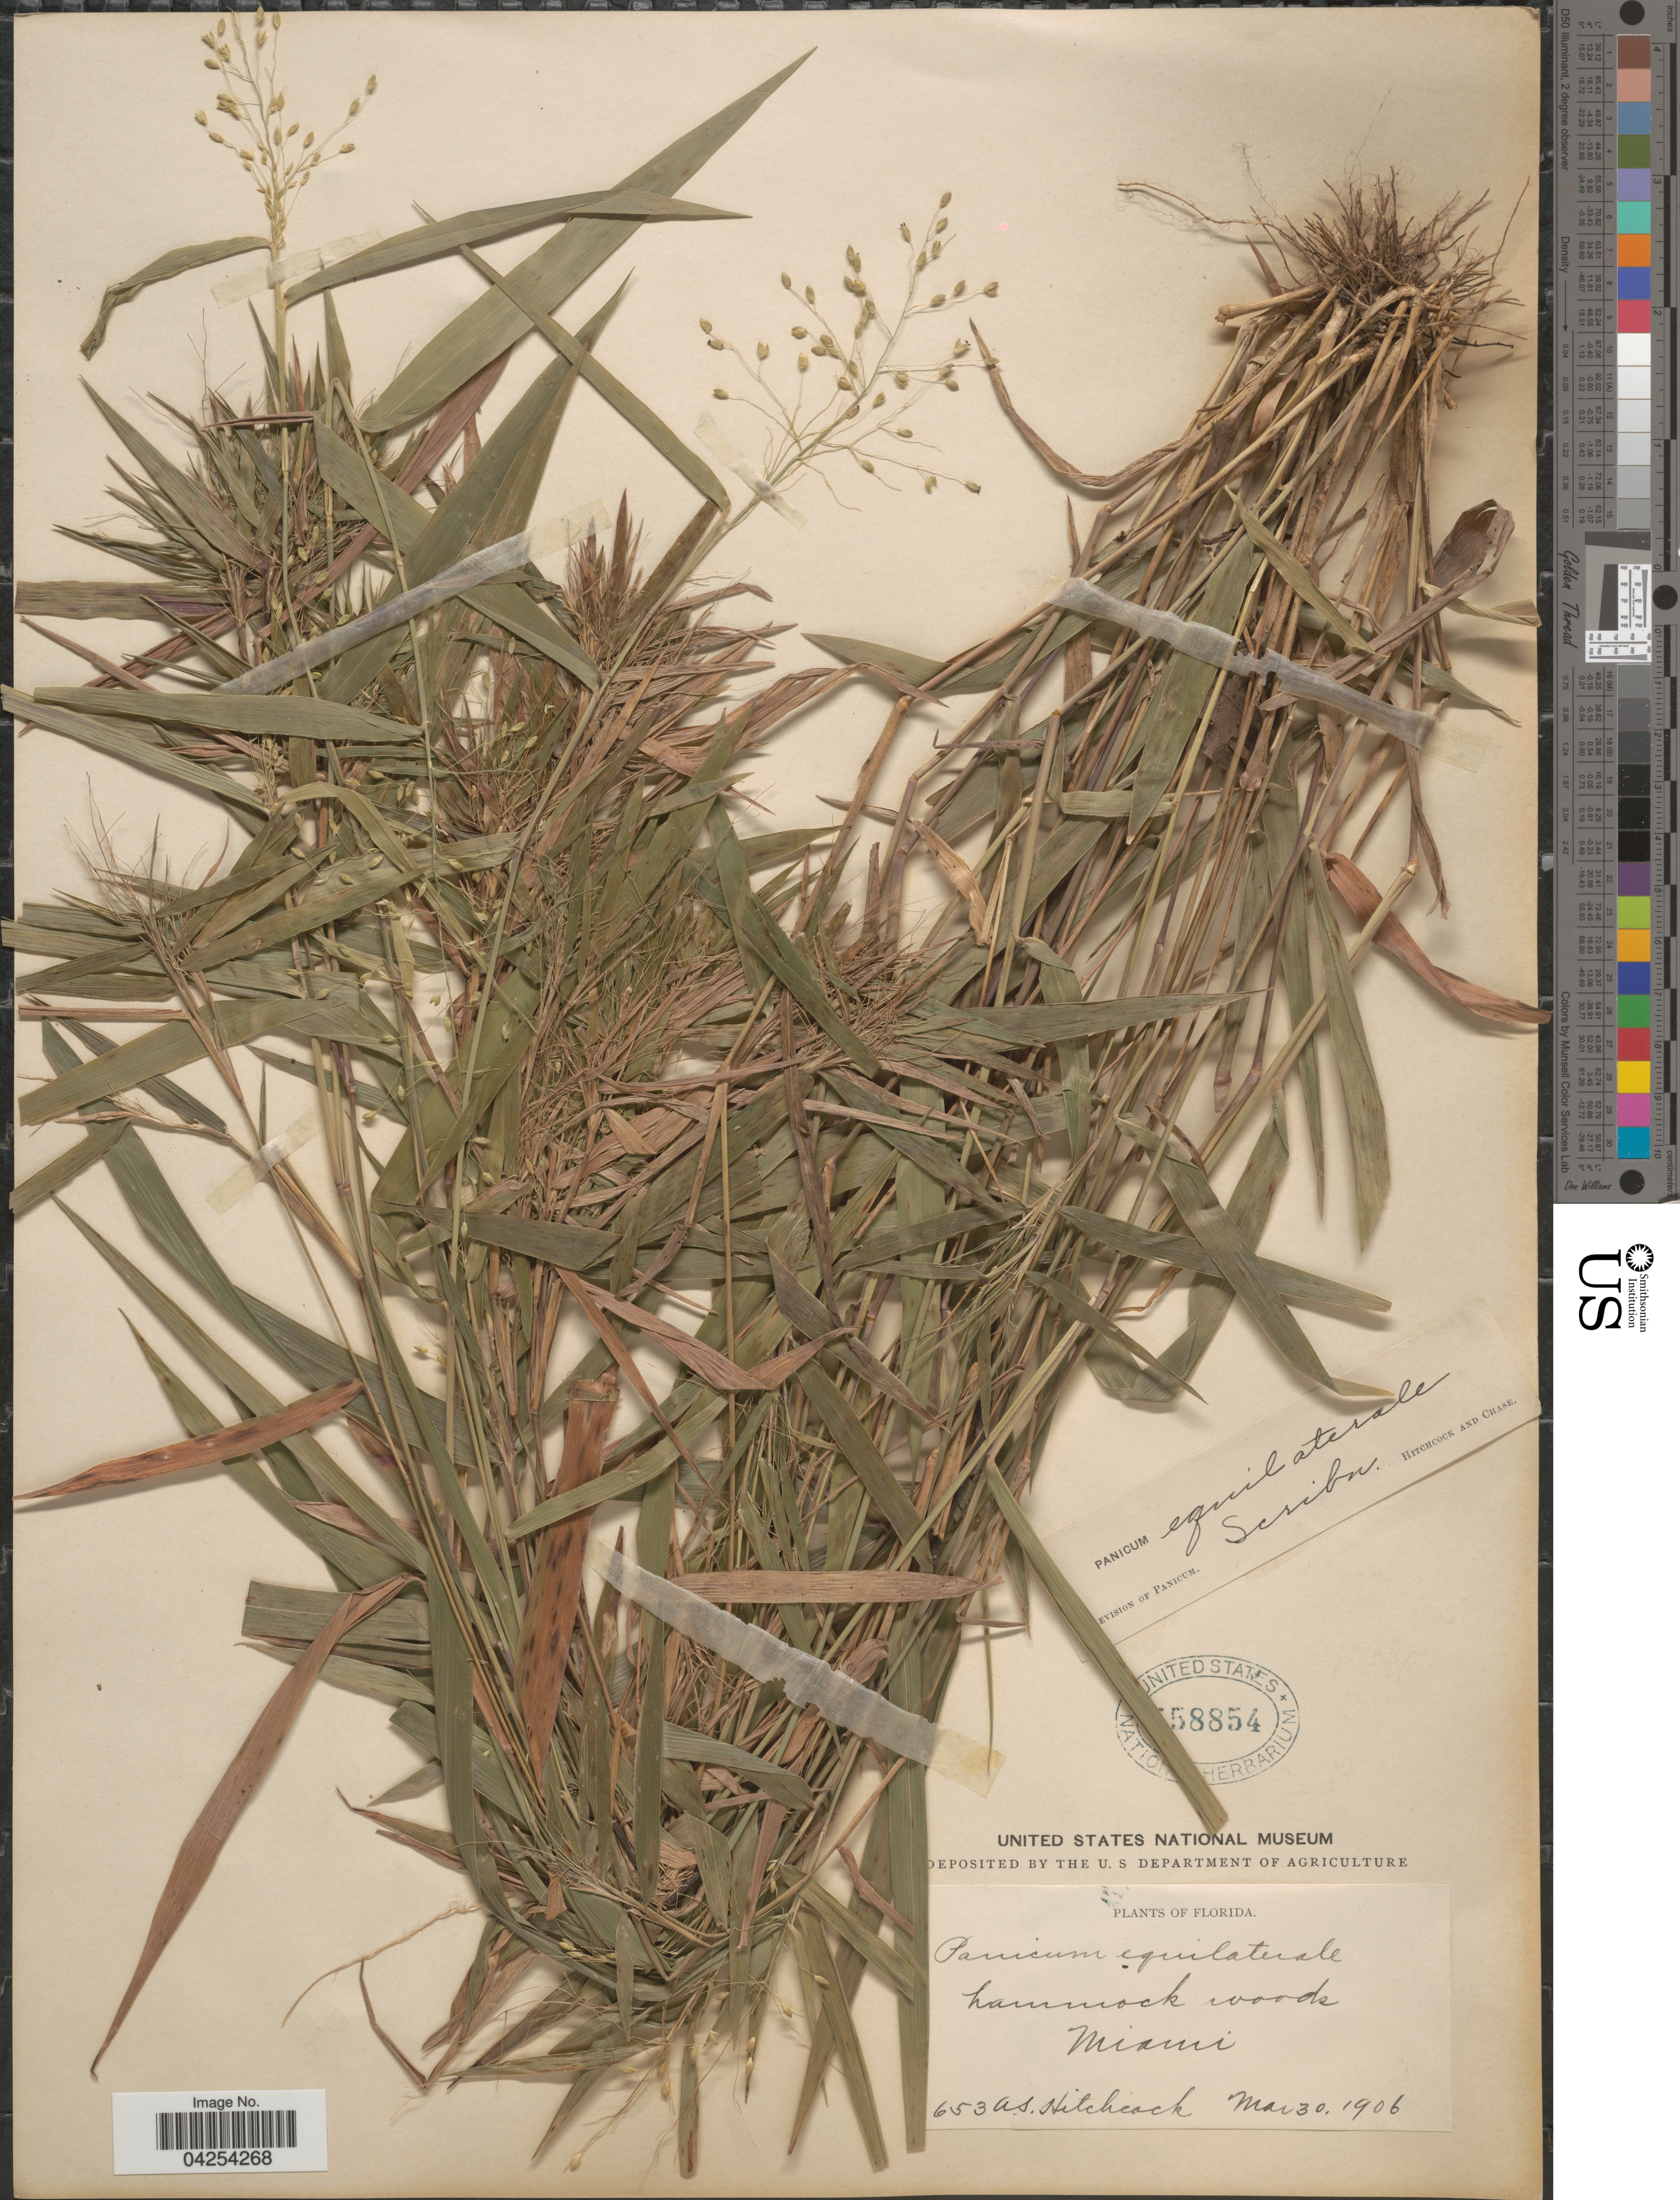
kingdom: Plantae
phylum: Tracheophyta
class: Liliopsida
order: Poales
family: Poaceae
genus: Dichanthelium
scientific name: Dichanthelium commutatum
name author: (Schult.) Gould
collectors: A. S. Hitchcock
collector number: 653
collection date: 1906-03-30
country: United States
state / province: Florida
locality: Miami.